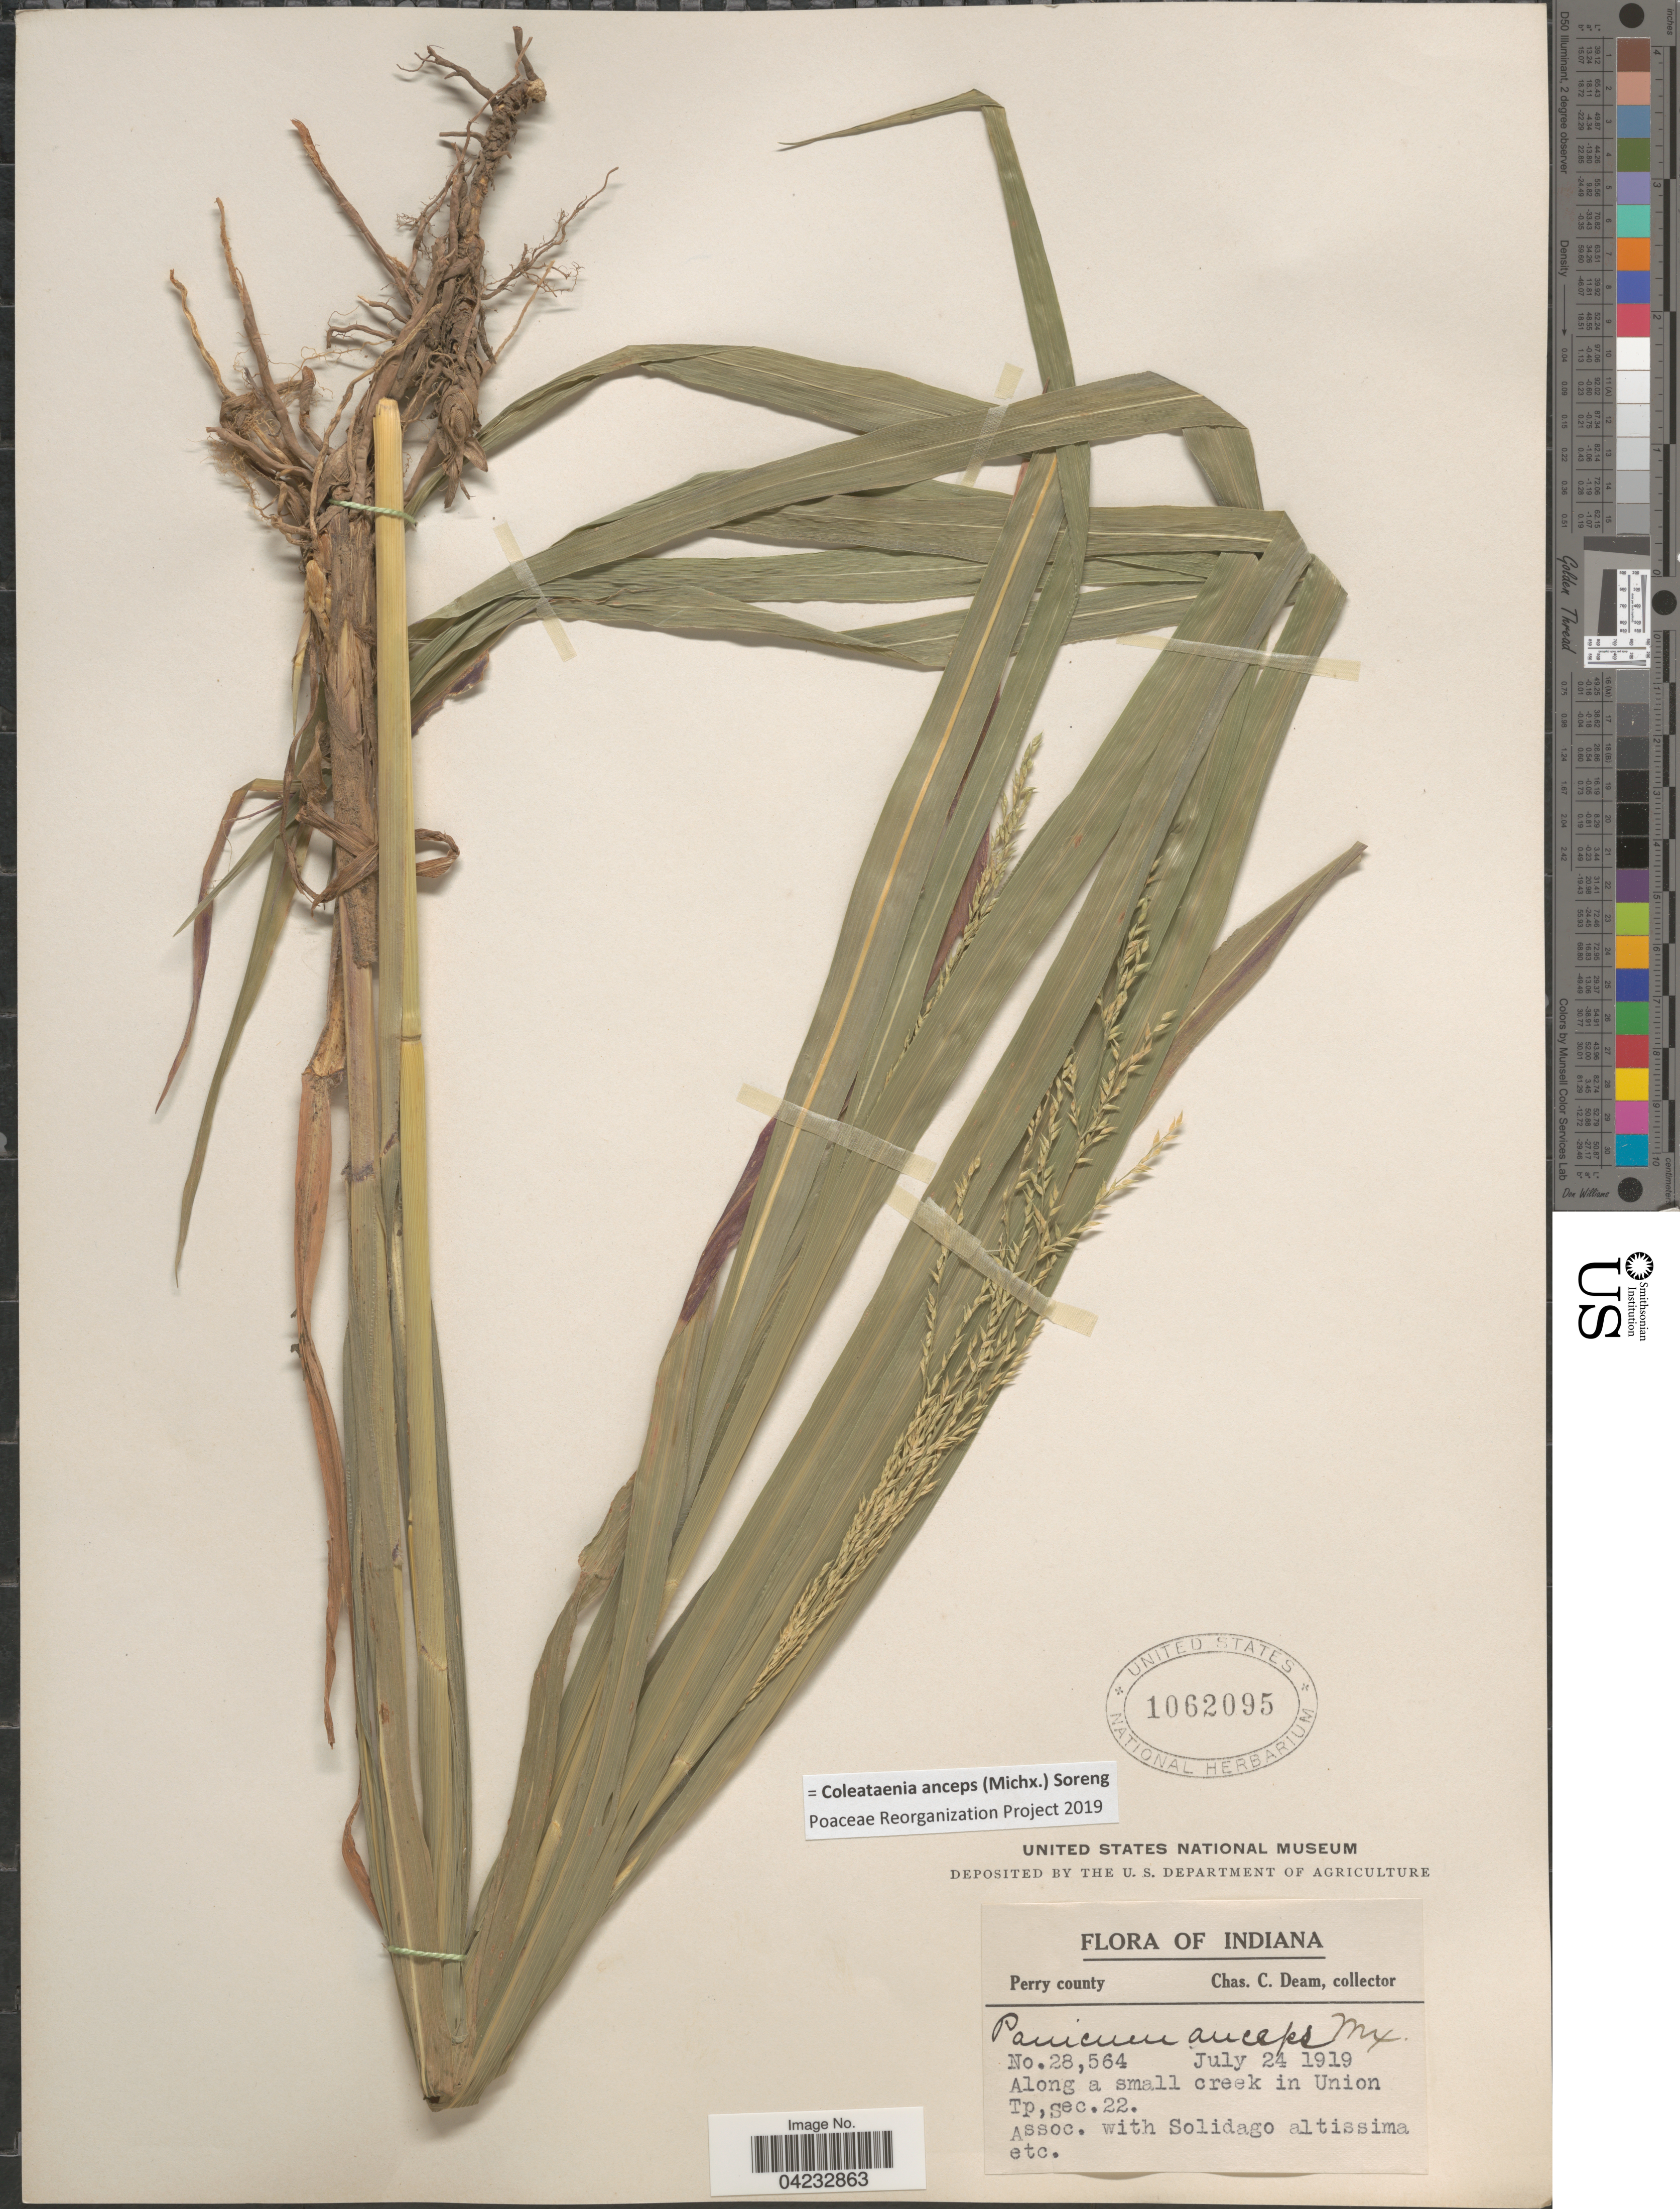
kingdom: Plantae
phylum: Tracheophyta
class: Liliopsida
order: Poales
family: Poaceae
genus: Coleataenia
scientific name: Coleataenia anceps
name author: (Michx.) Soreng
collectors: C. C. Deam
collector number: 28564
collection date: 1919-07-24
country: United States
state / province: Indiana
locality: Perry county. Along a small creek in Union Tp, Sec. 22.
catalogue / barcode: US 1062095